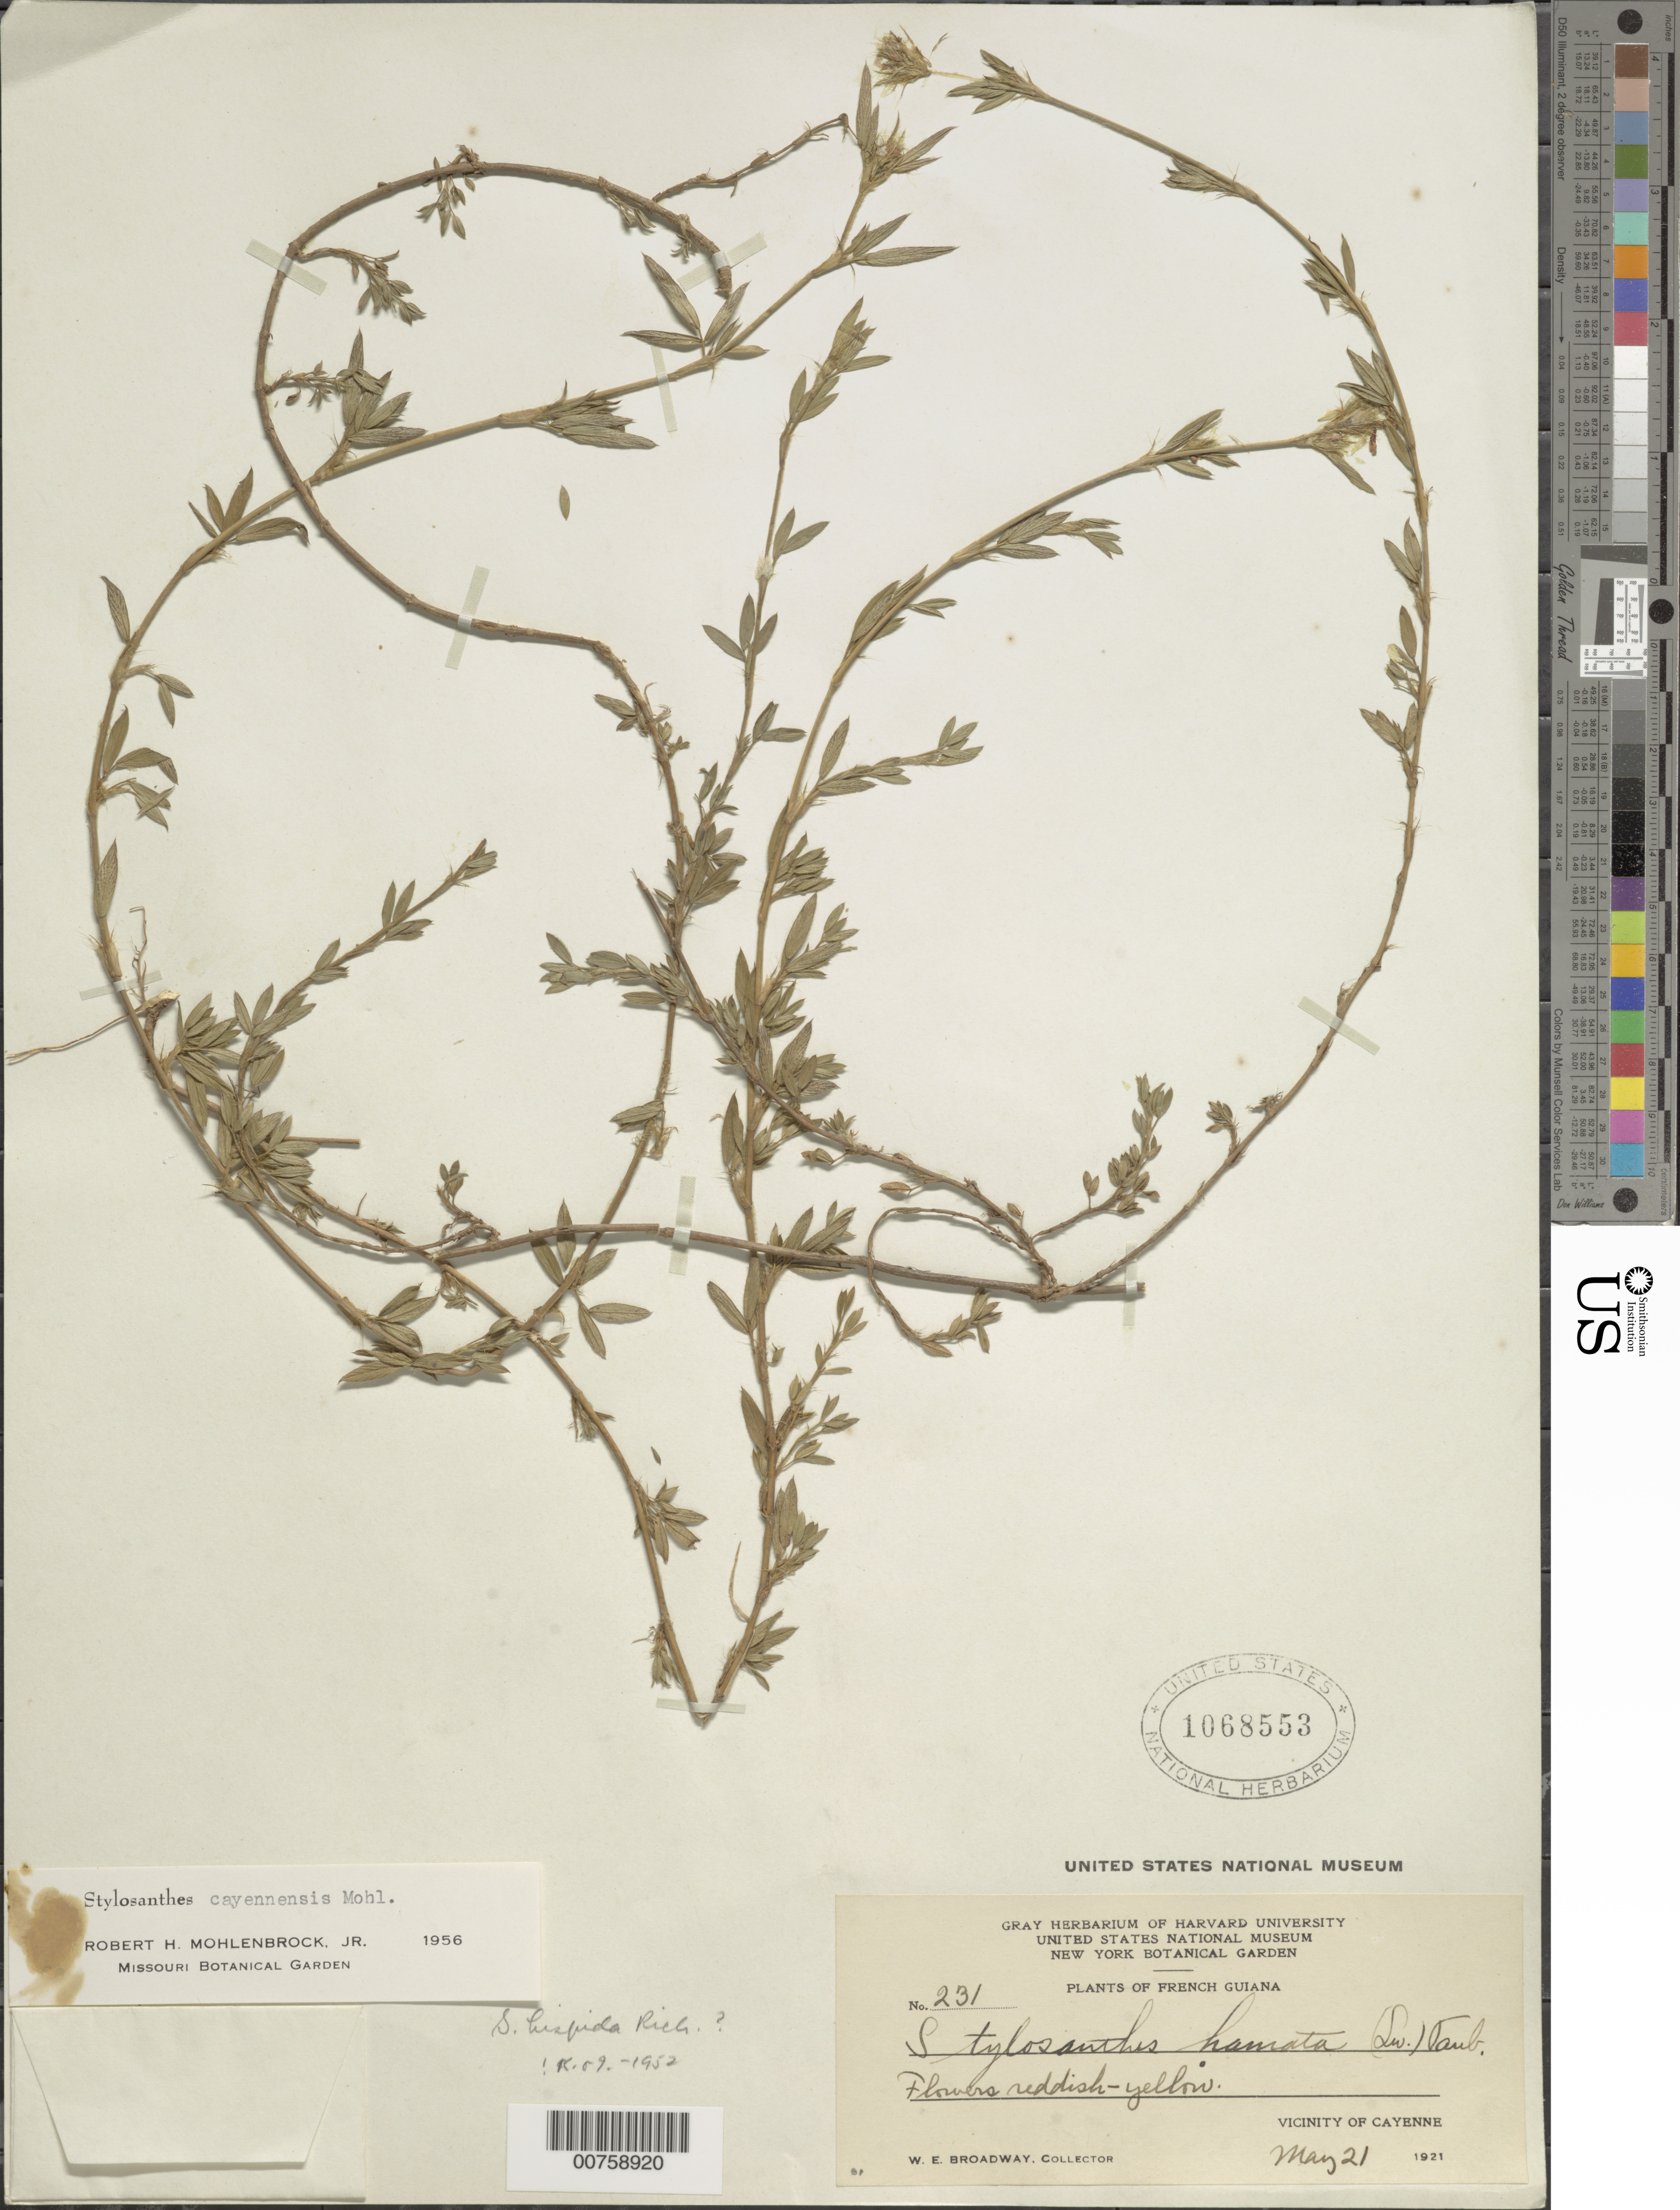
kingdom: Plantae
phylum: Tracheophyta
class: Magnoliopsida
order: Fabales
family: Fabaceae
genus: Stylosanthes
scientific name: Stylosanthes cayennensis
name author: Mohlenbr.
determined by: Mohlenbrock, Robert H., Jr.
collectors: W. E. Broadway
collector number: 231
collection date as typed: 21-May-21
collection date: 1921-05-21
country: French Guiana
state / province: Cayenne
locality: Cayenne, vic.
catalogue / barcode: US 1068553